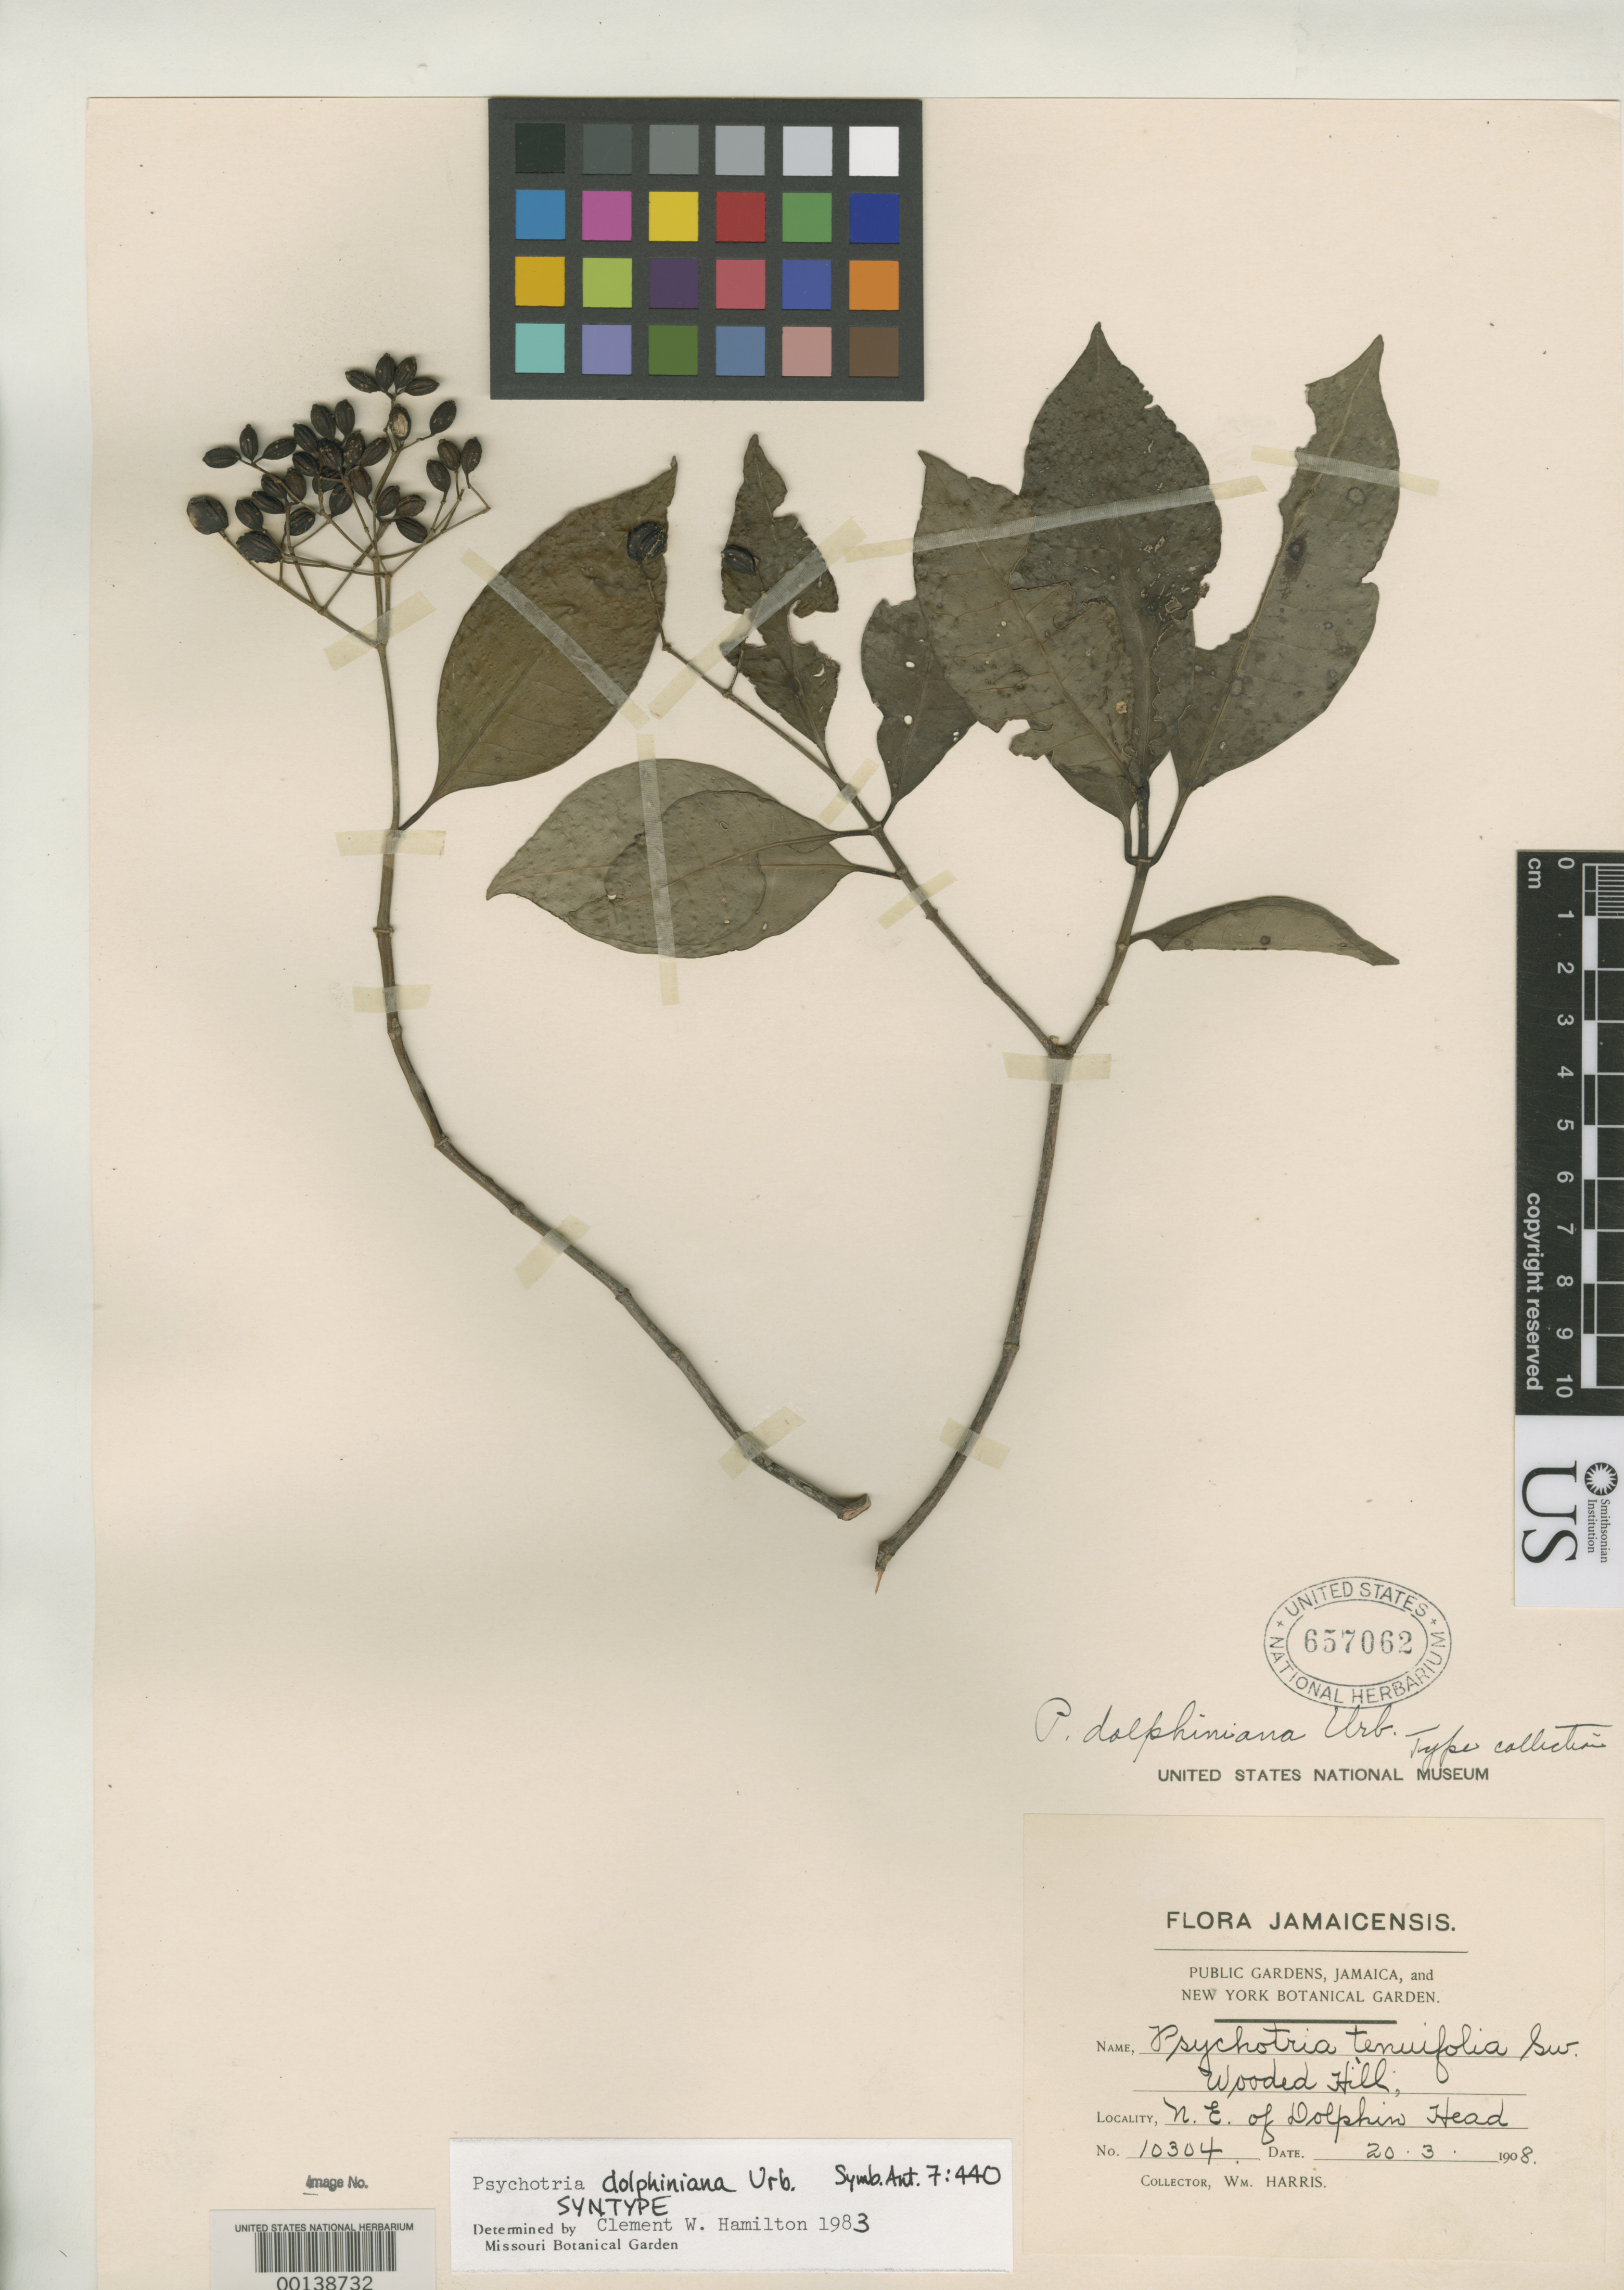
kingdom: Plantae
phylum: Tracheophyta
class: Magnoliopsida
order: Gentianales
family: Rubiaceae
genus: Psychotria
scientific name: Psychotria dolphiniana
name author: Urb.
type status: Isotype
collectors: W. H. Harris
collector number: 10304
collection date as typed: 20 Mar 1908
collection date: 1908-03-20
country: Jamaica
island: Greater Antilles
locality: Near Dolphin Head.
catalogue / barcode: US 657062